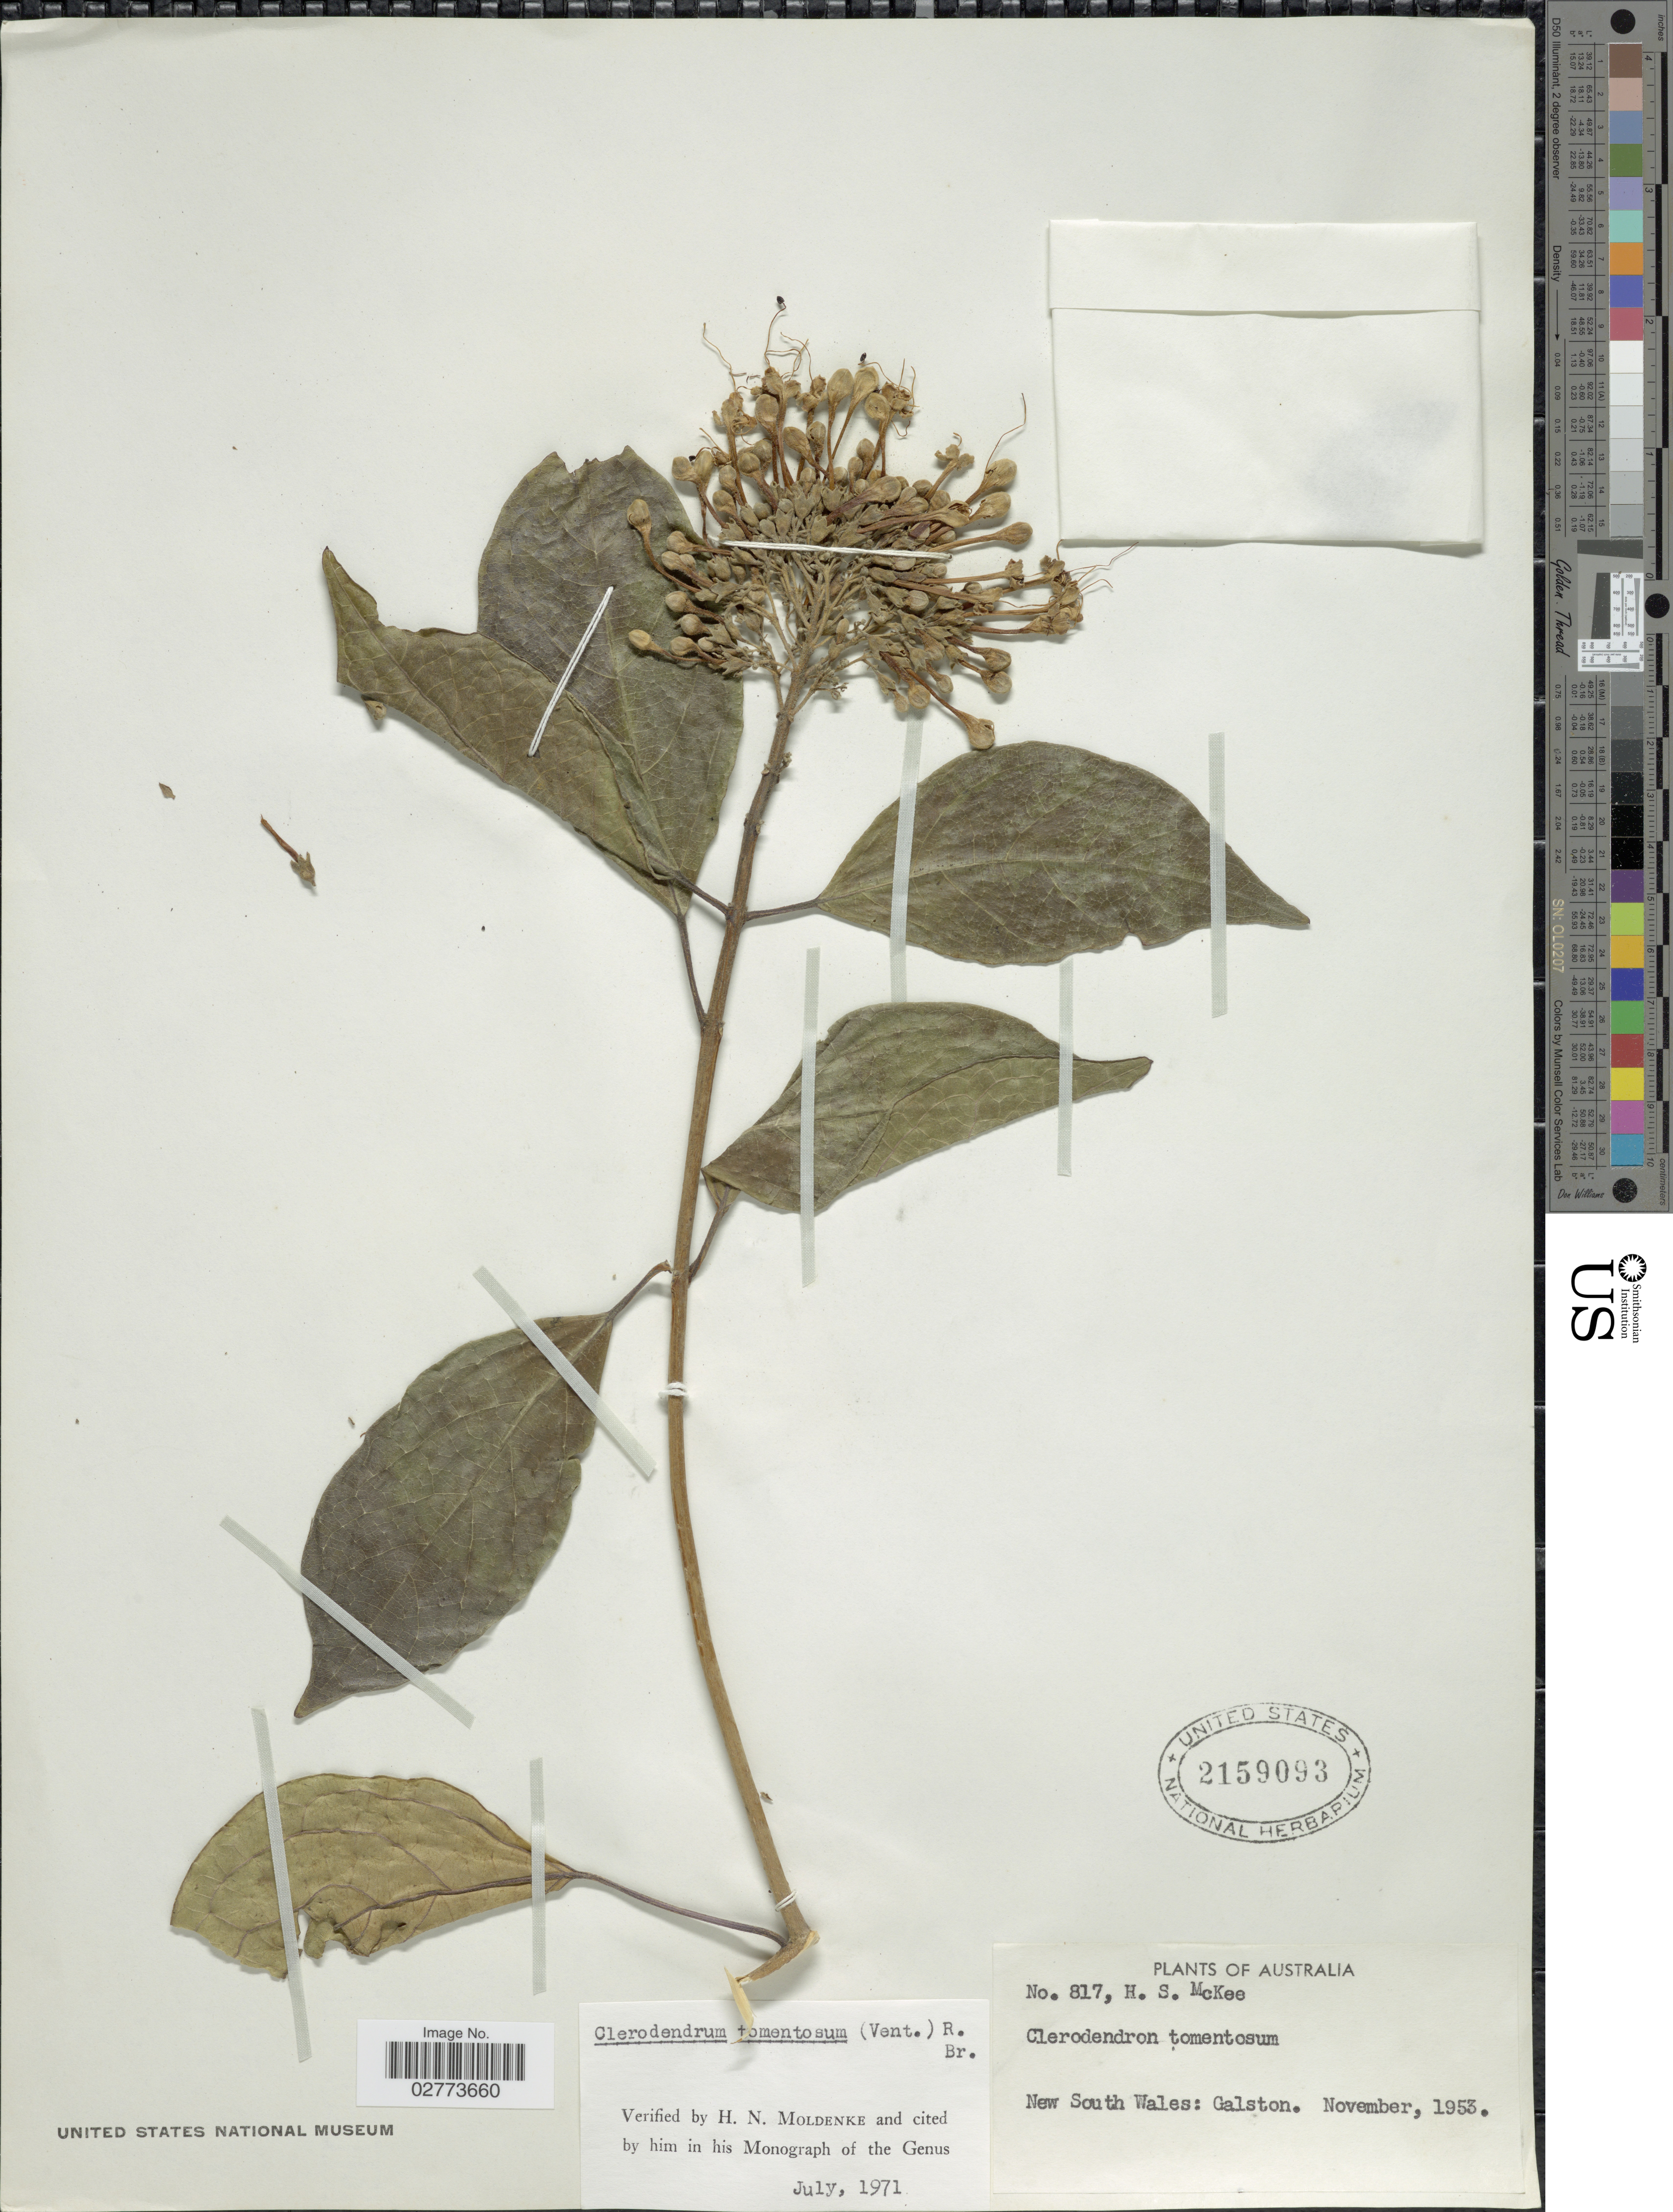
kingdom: Plantae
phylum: Tracheophyta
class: Magnoliopsida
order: Lamiales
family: Lamiaceae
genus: Clerodendrum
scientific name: Clerodendrum tomentosum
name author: R. Br.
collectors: H. S. McKee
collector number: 817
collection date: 1953-11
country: Australia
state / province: New South Wales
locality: Galston.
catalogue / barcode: US 2159093